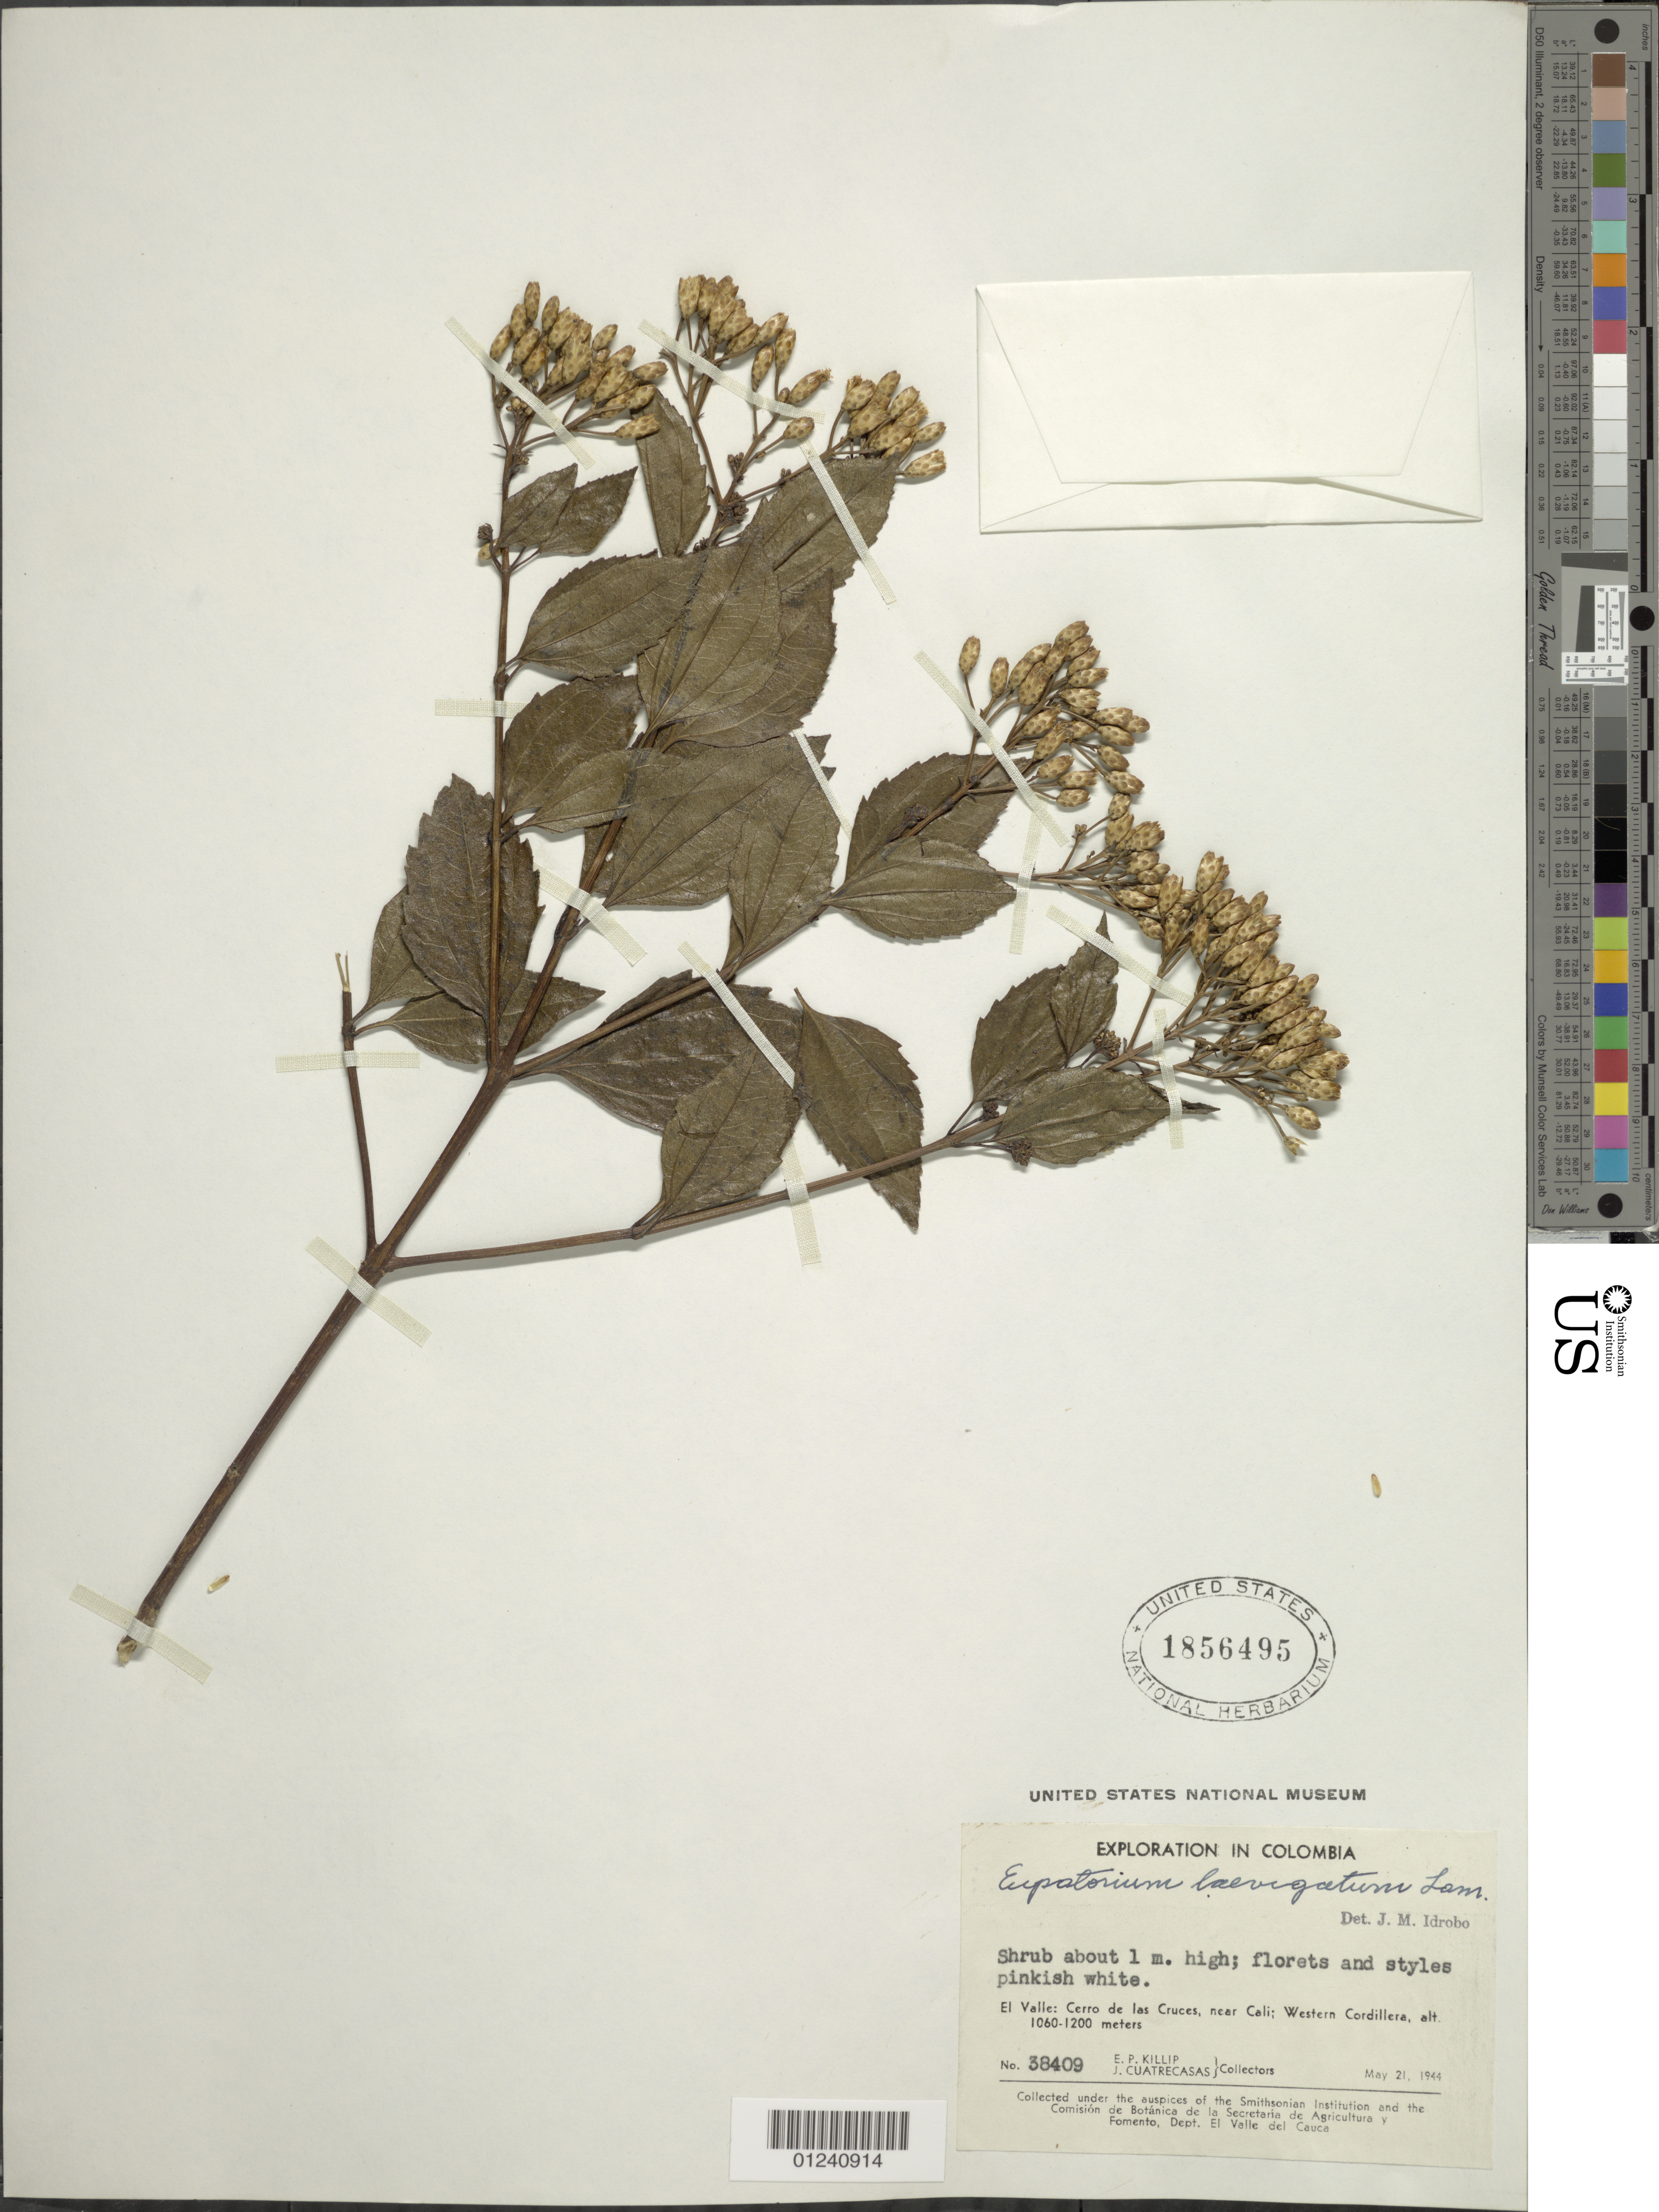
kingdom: Plantae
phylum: Tracheophyta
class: Magnoliopsida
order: Asterales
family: Asteraceae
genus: Chromolaena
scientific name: Chromolaena laevigata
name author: (Lam.) R.M. King & H. Rob.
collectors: E. P. Killip & J. Cuatrecasas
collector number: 38409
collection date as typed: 21 May 1944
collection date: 1944-05-21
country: Colombia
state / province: Valle del Cauca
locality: Cerro de Las Cruces, near Cali; western Cordillera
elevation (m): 1060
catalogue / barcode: US 1856495